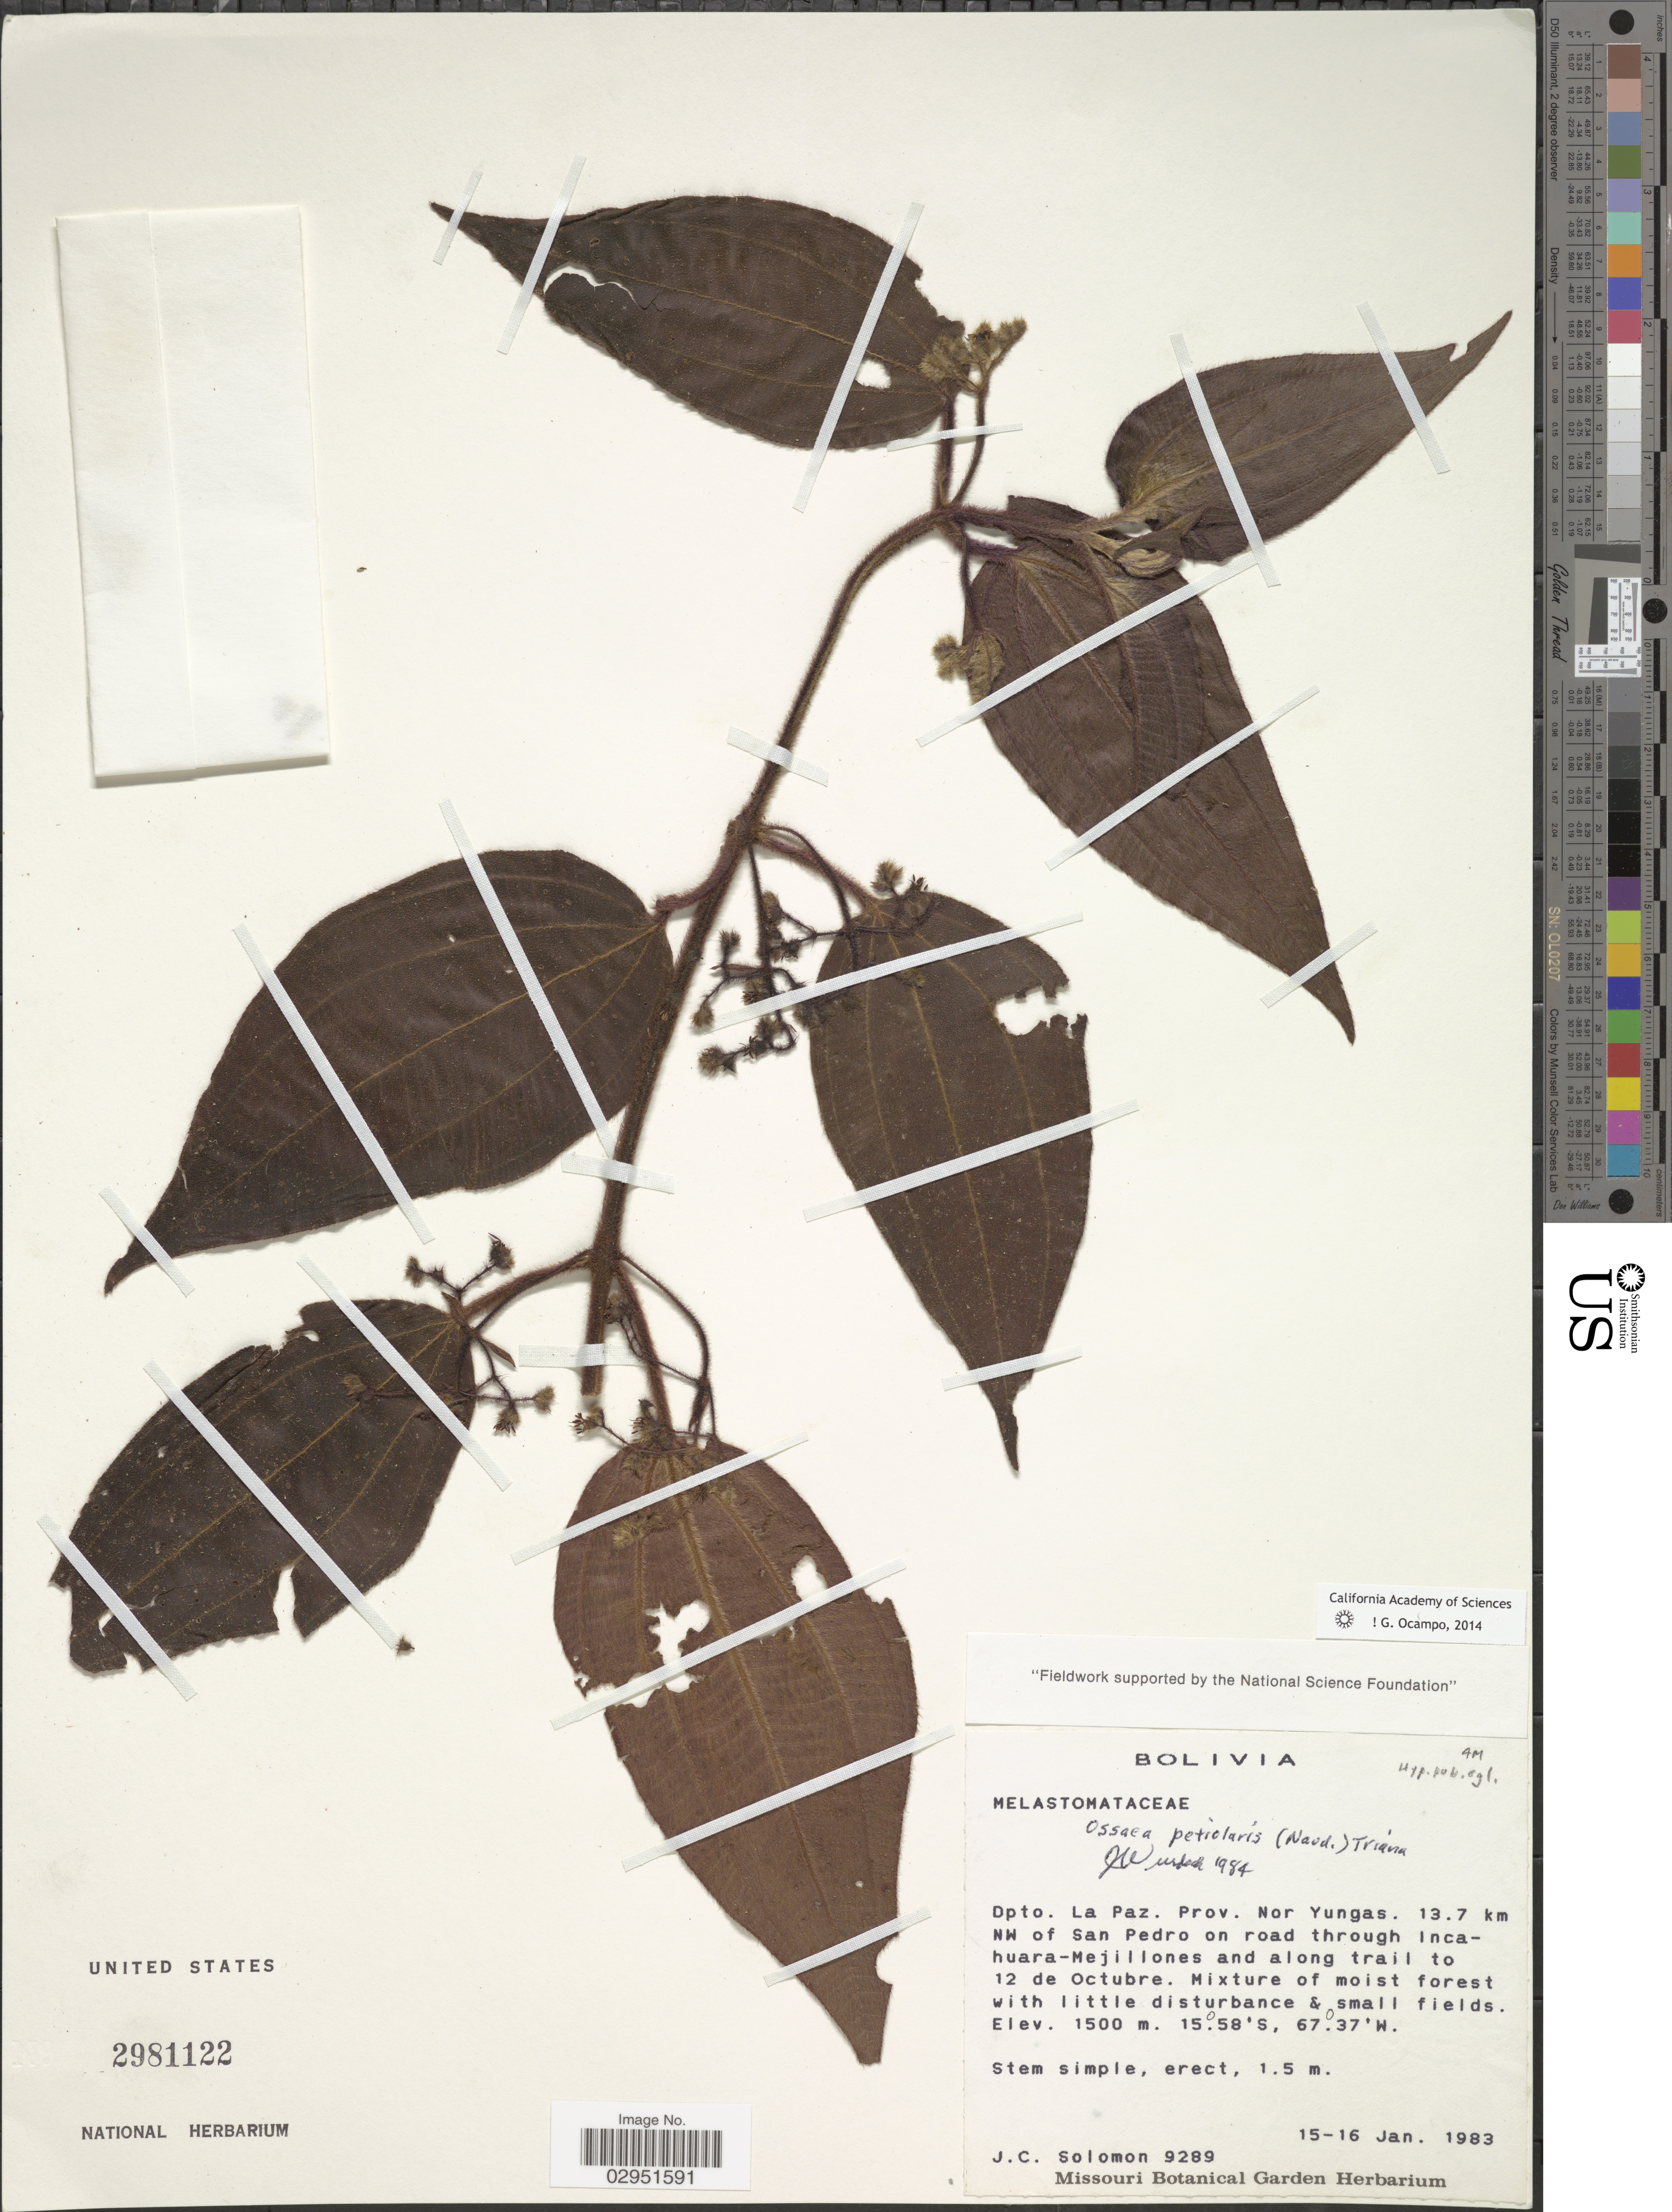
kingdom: Plantae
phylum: Tracheophyta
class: Magnoliopsida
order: Myrtales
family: Melastomataceae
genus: Ossaea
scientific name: Ossaea petiolaris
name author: (Naudin) Triana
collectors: J. C. Solomon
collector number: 9289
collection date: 1983-01-15/1983-01-16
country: Bolivia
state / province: La Paz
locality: Dpto. La Paz. Prov. Nor Yungas. 13.7 km NW of San Pedro on road through Incahuara-Mejillones and along trail to 12 de Octubre.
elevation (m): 1500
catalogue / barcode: US 2981122